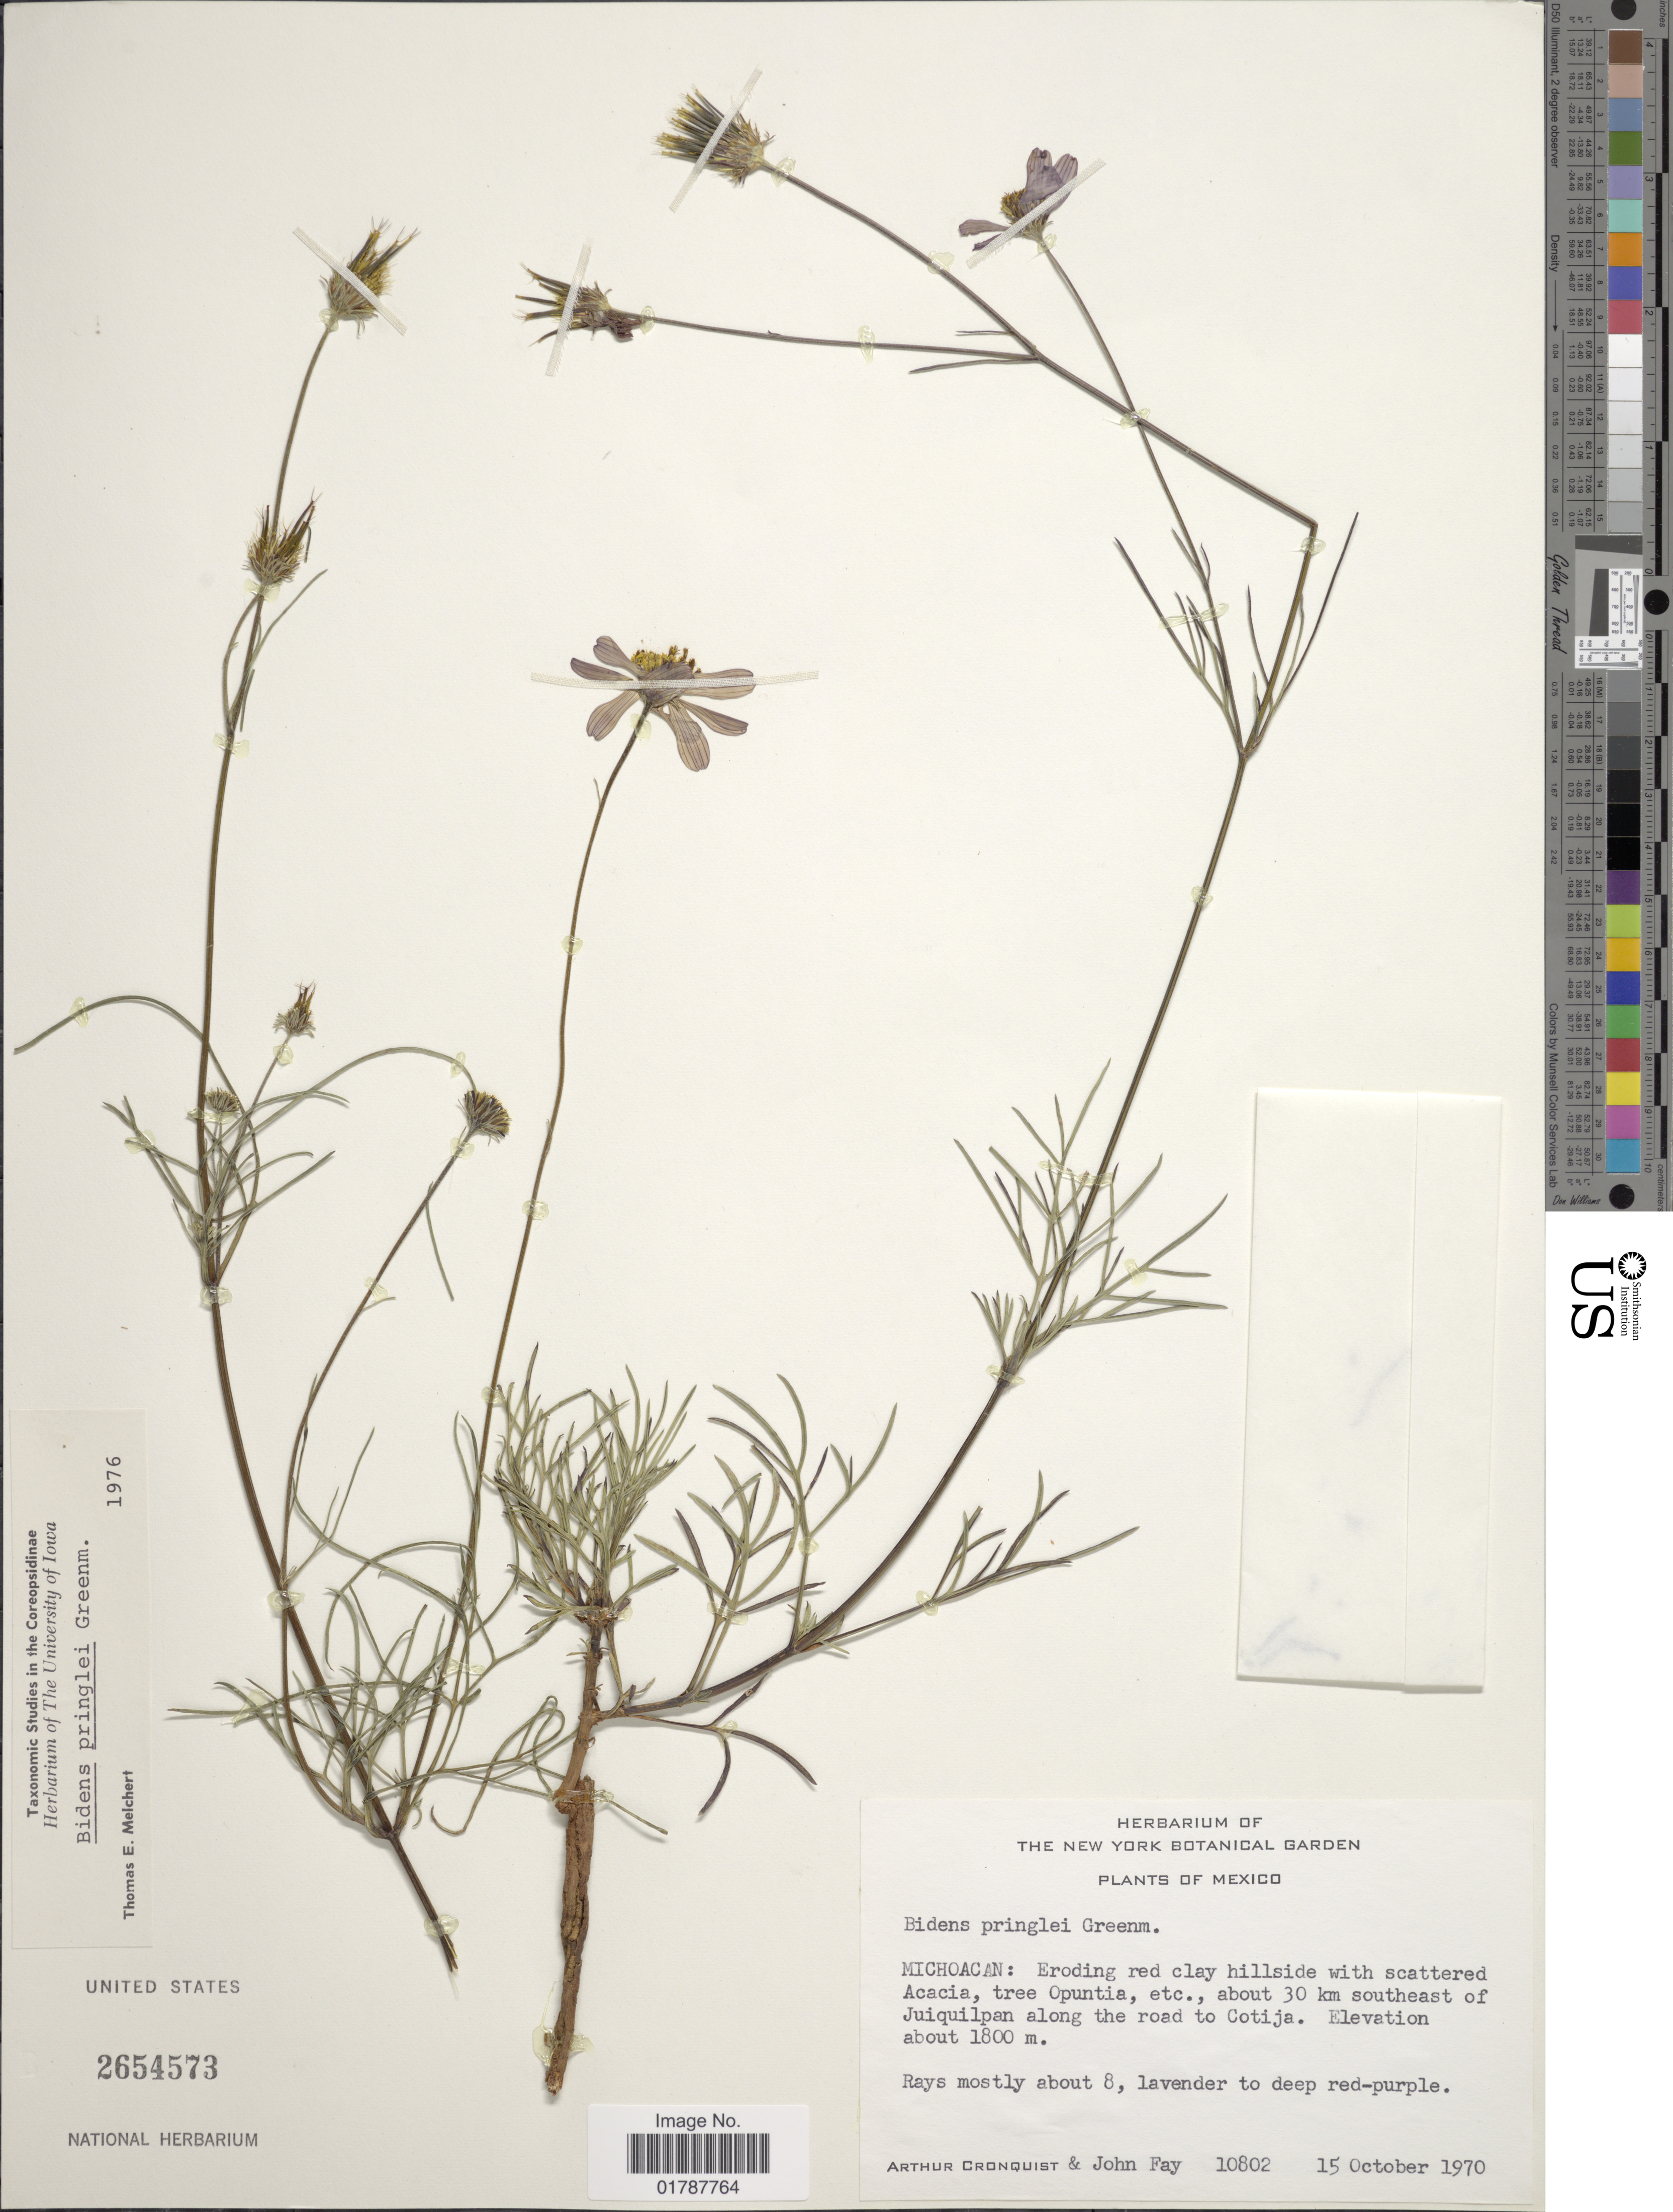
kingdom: Plantae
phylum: Tracheophyta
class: Magnoliopsida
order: Asterales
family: Asteraceae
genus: Bidens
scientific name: Bidens pringlei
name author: Greenm.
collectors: A. J. Cronquist & J. M. Fay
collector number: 10802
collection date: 1970-10-15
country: Mexico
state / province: Michoacán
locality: Michoacan: Eroding red clay hillside with scattered Acacia, tree Opuntia, about 30 km southeast of Juiquilpan along the road to Cotija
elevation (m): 1800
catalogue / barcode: US 2654573